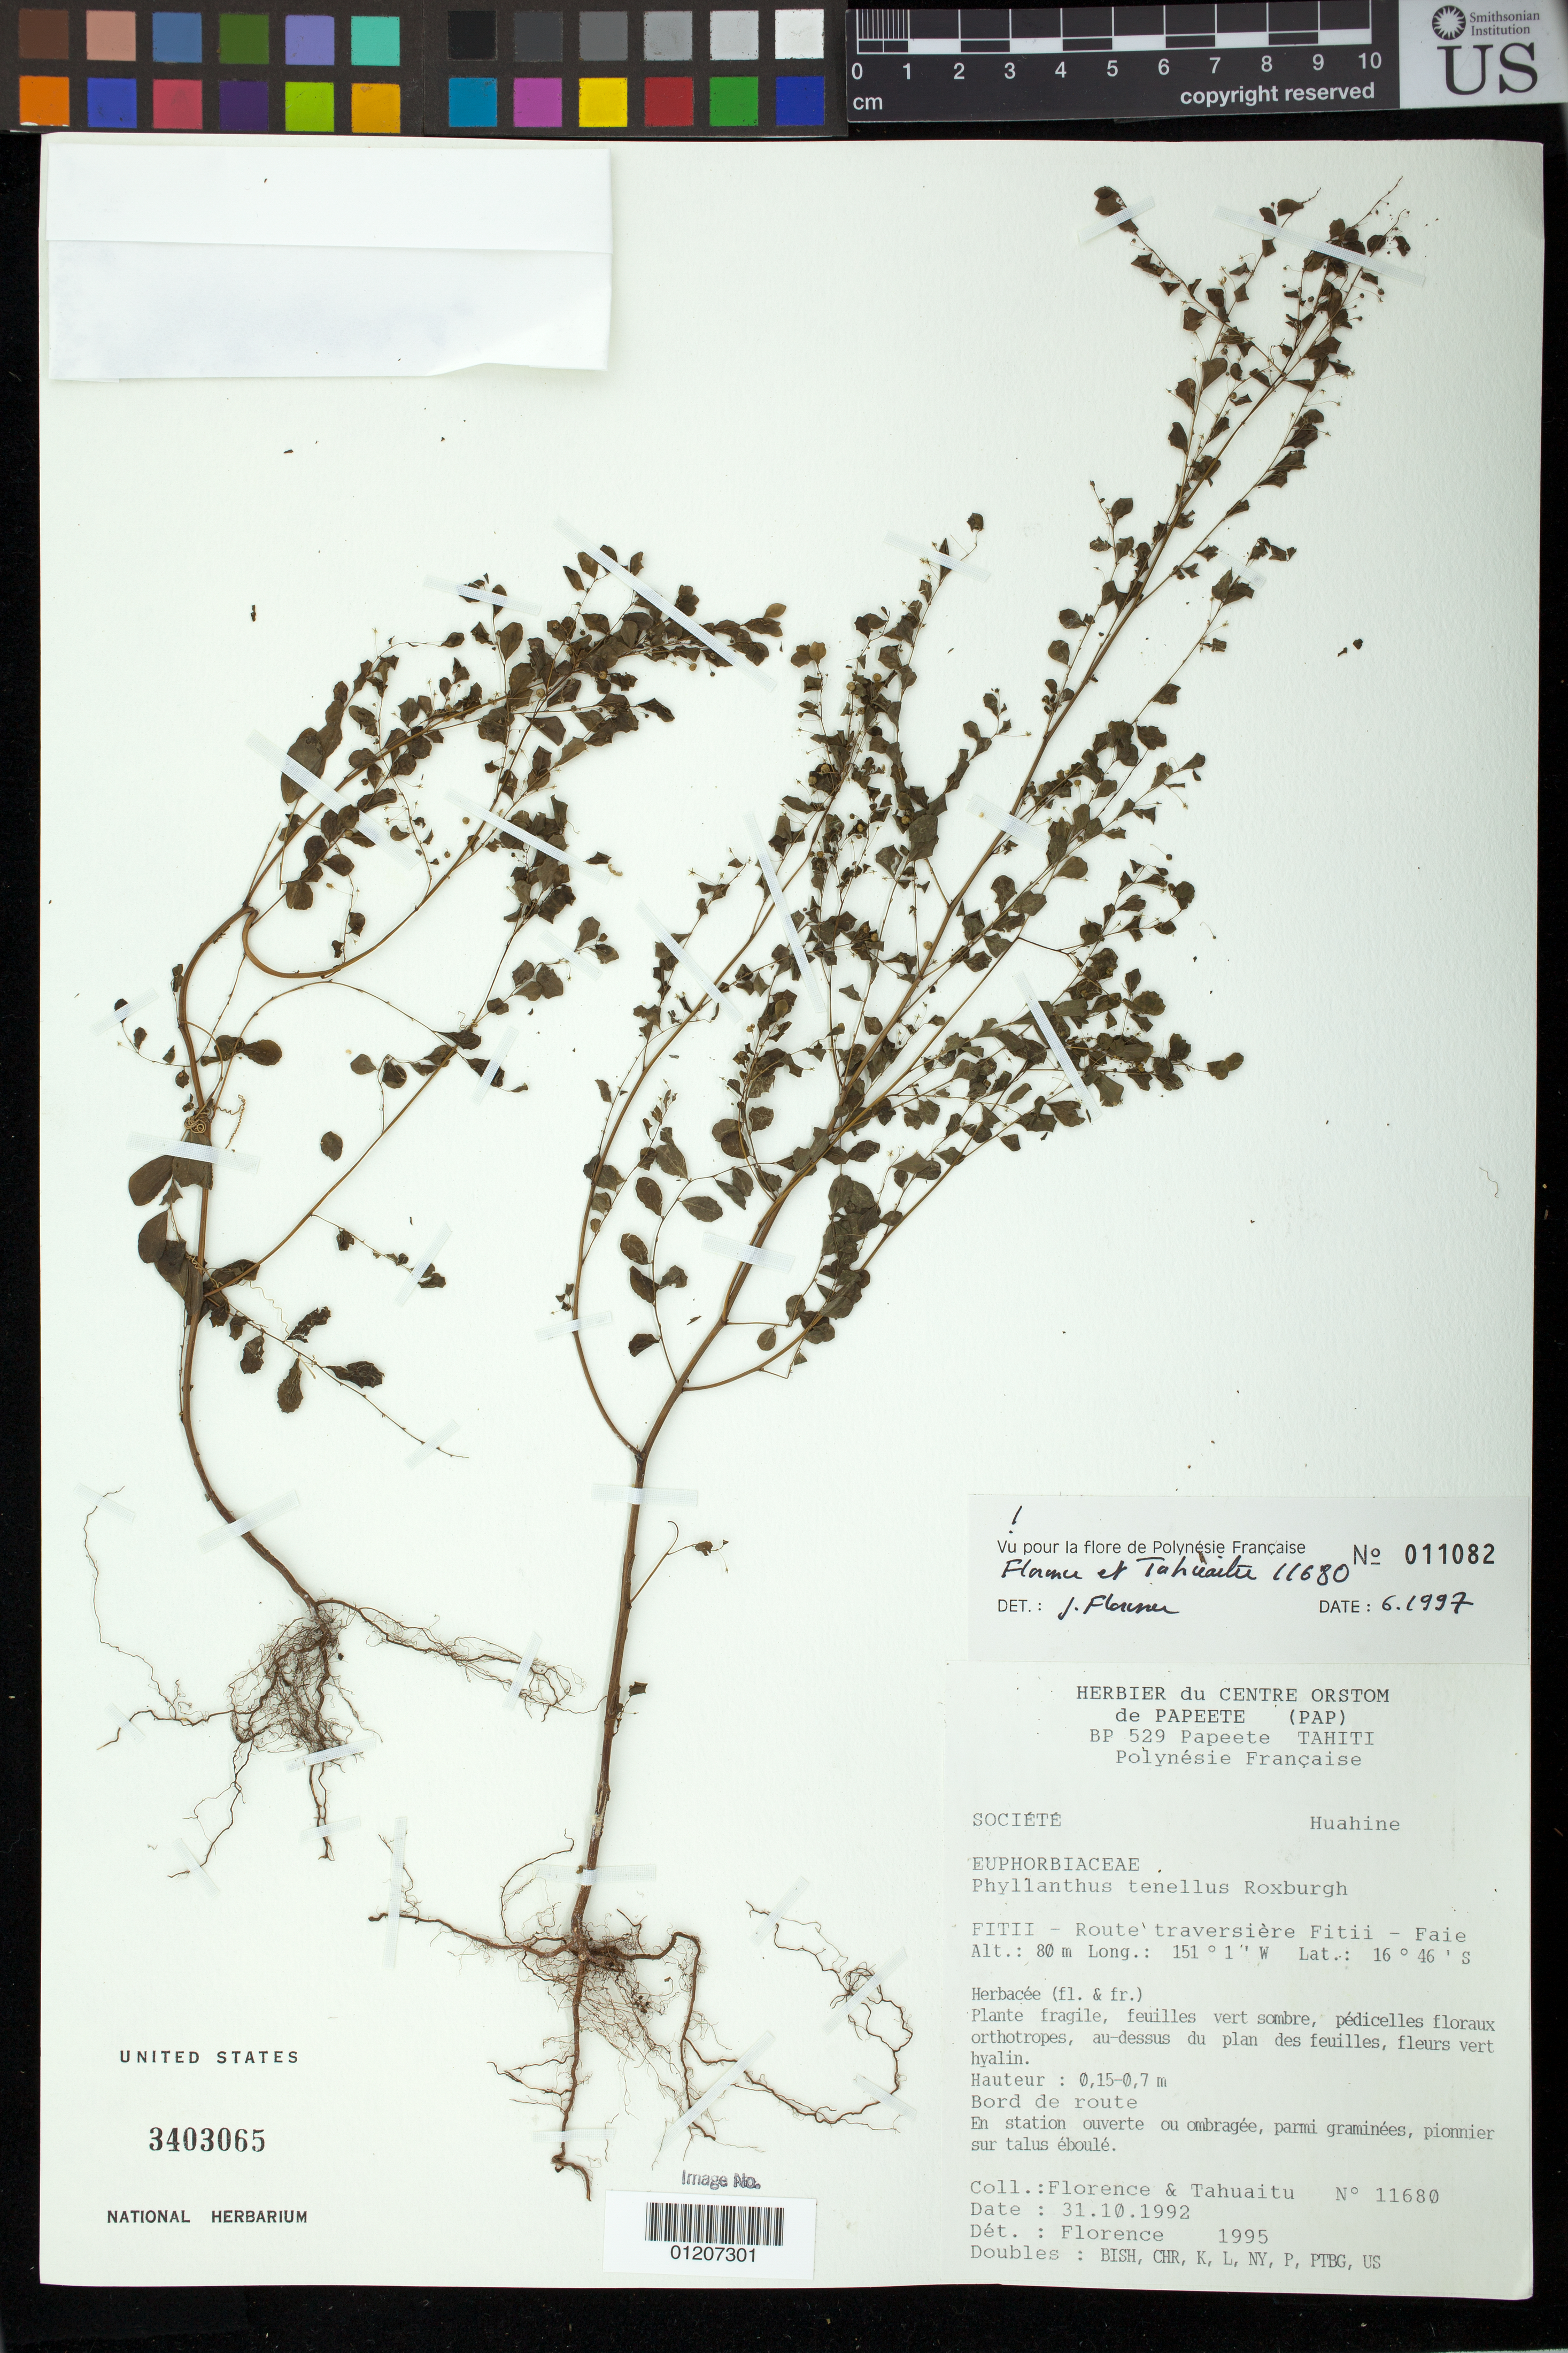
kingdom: Plantae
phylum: Tracheophyta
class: Magnoliopsida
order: Malpighiales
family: Phyllanthaceae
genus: Phyllanthus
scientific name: Phyllanthus tenellus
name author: Roxb.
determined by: Florence, J.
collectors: J. Florence & -. Tahuaitu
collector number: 11680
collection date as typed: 31 Oct 1992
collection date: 1992-10-31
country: French Polynesia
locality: Tahiti, Polynesie Francaise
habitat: Bord du route, en station ouverte ou ombragèe. Parmi graminèes,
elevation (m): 80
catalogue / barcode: US 3403065